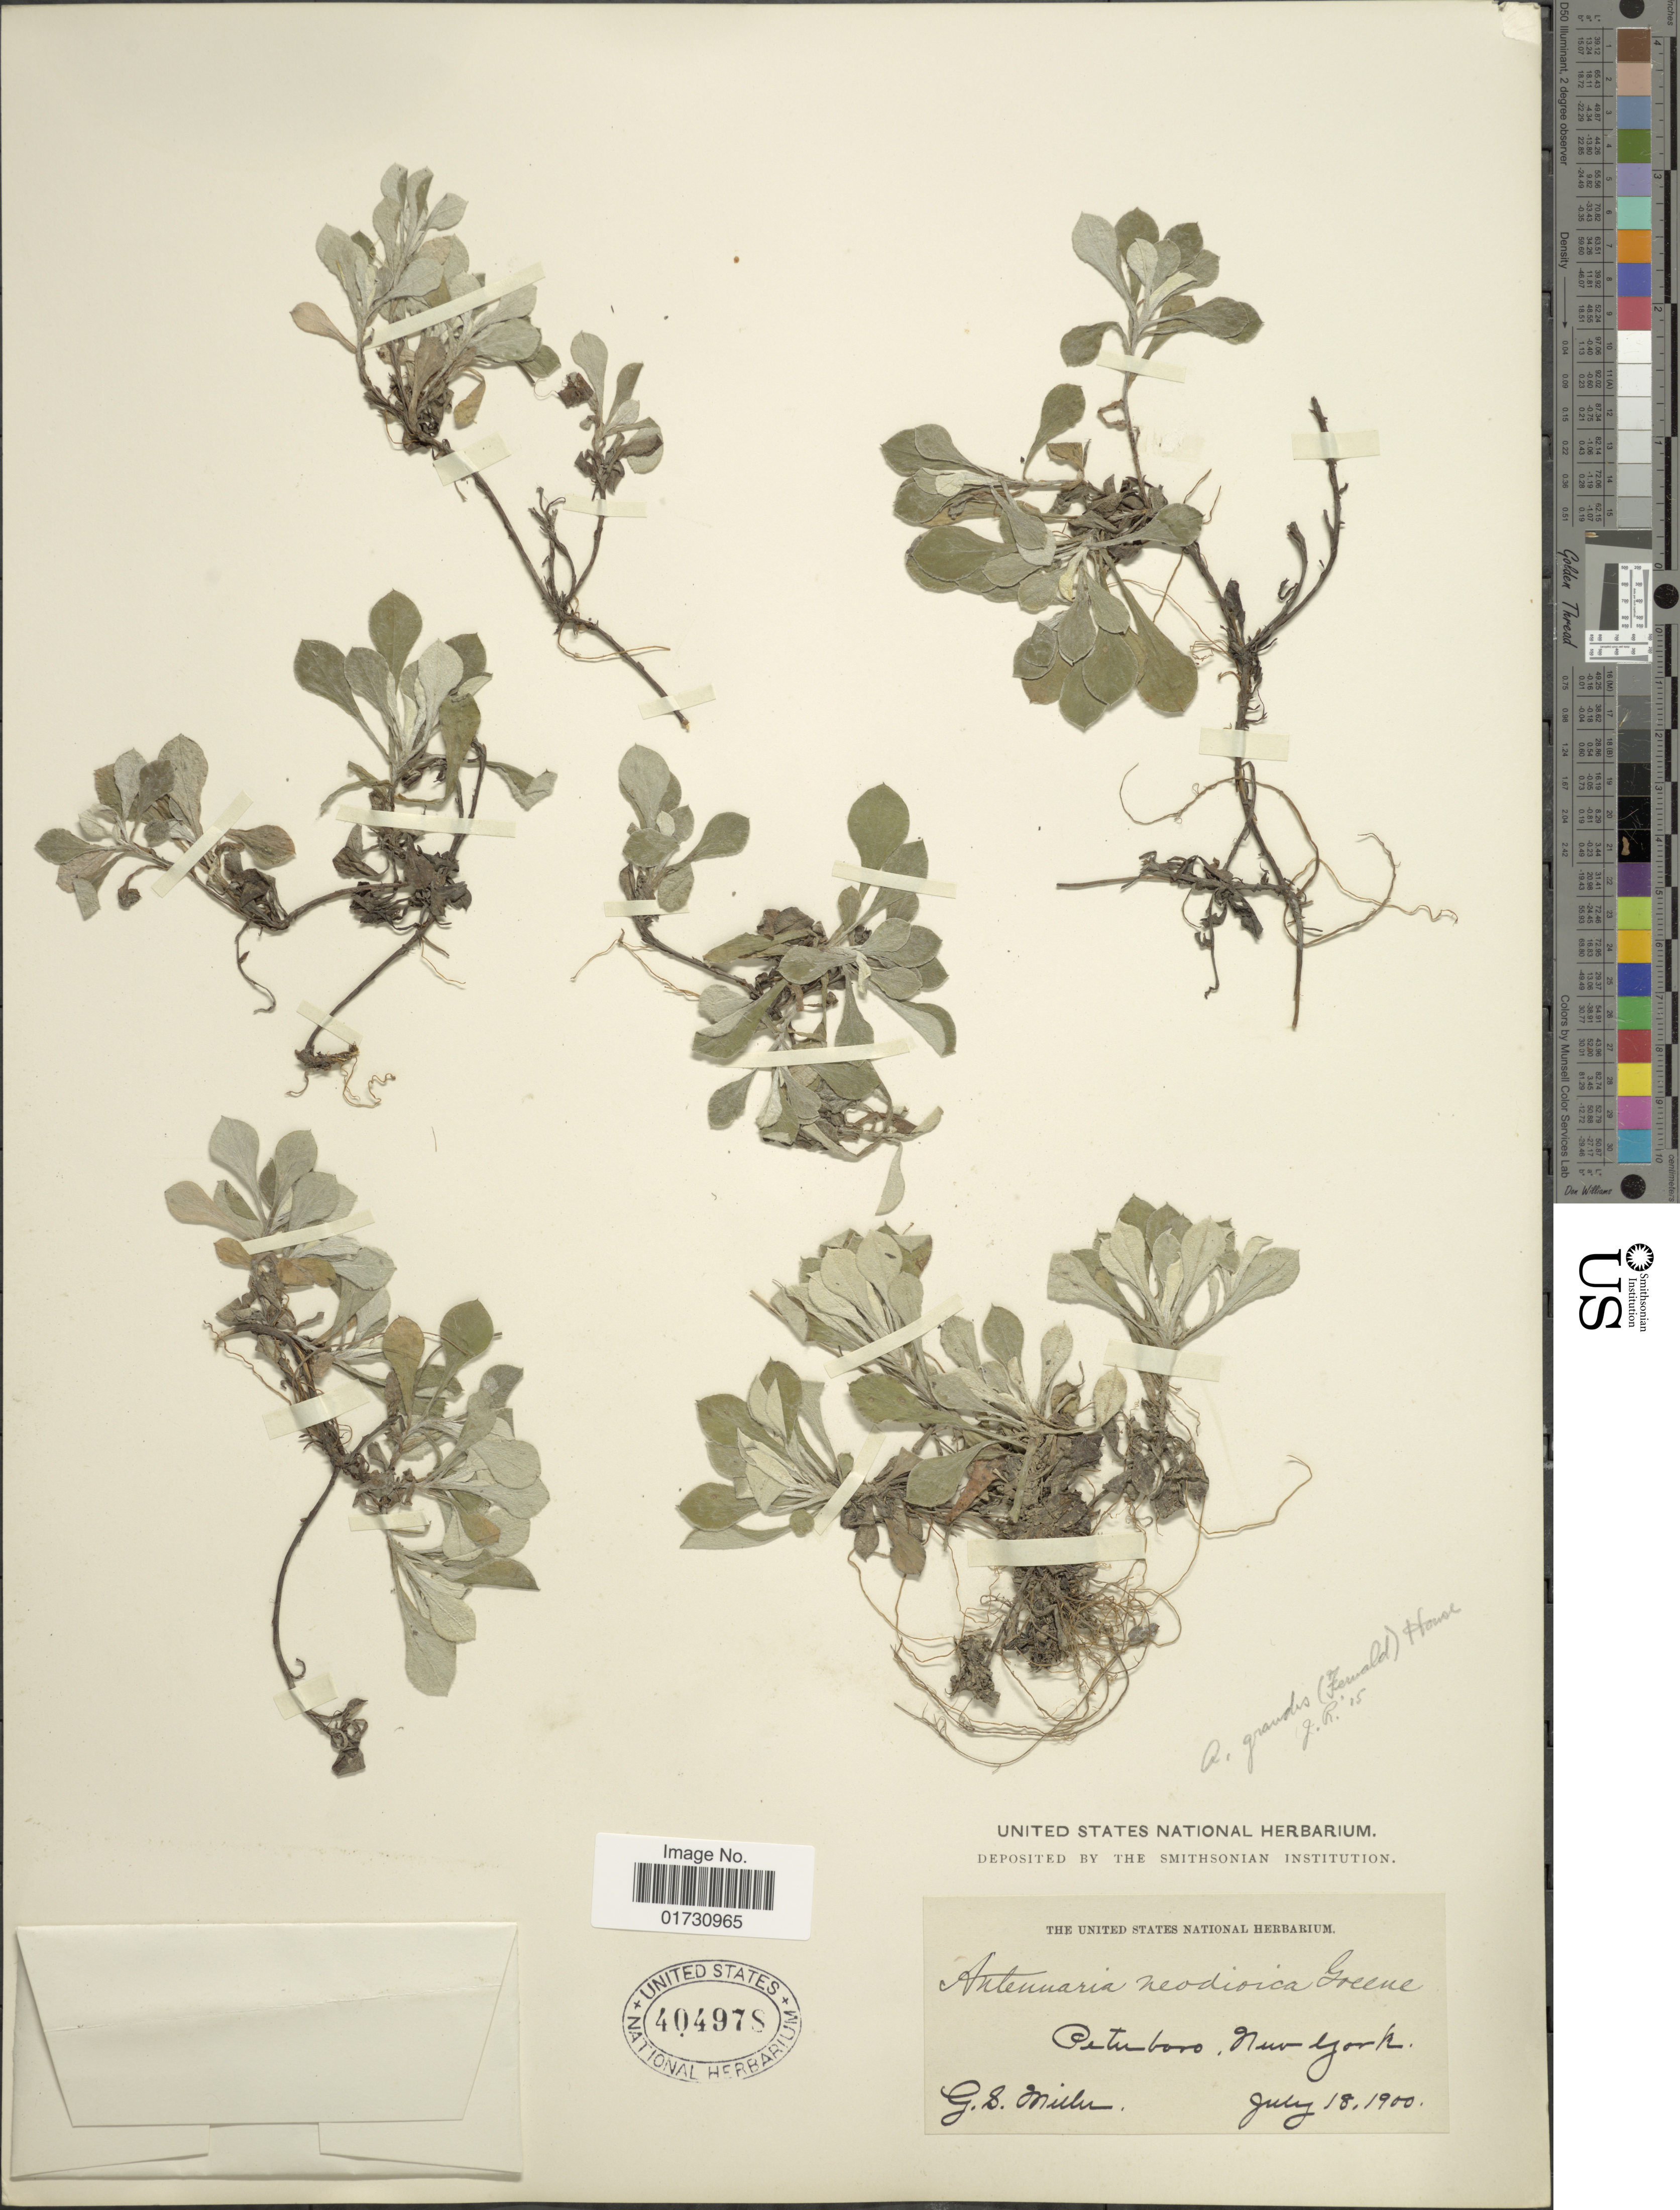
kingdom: Plantae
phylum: Tracheophyta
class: Magnoliopsida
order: Asterales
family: Asteraceae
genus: Antennaria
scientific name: Antennaria grandis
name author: (Fernald) House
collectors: G. S. Miller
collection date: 1900-07-18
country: United States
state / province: New York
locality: Petuboro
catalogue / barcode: US 404978